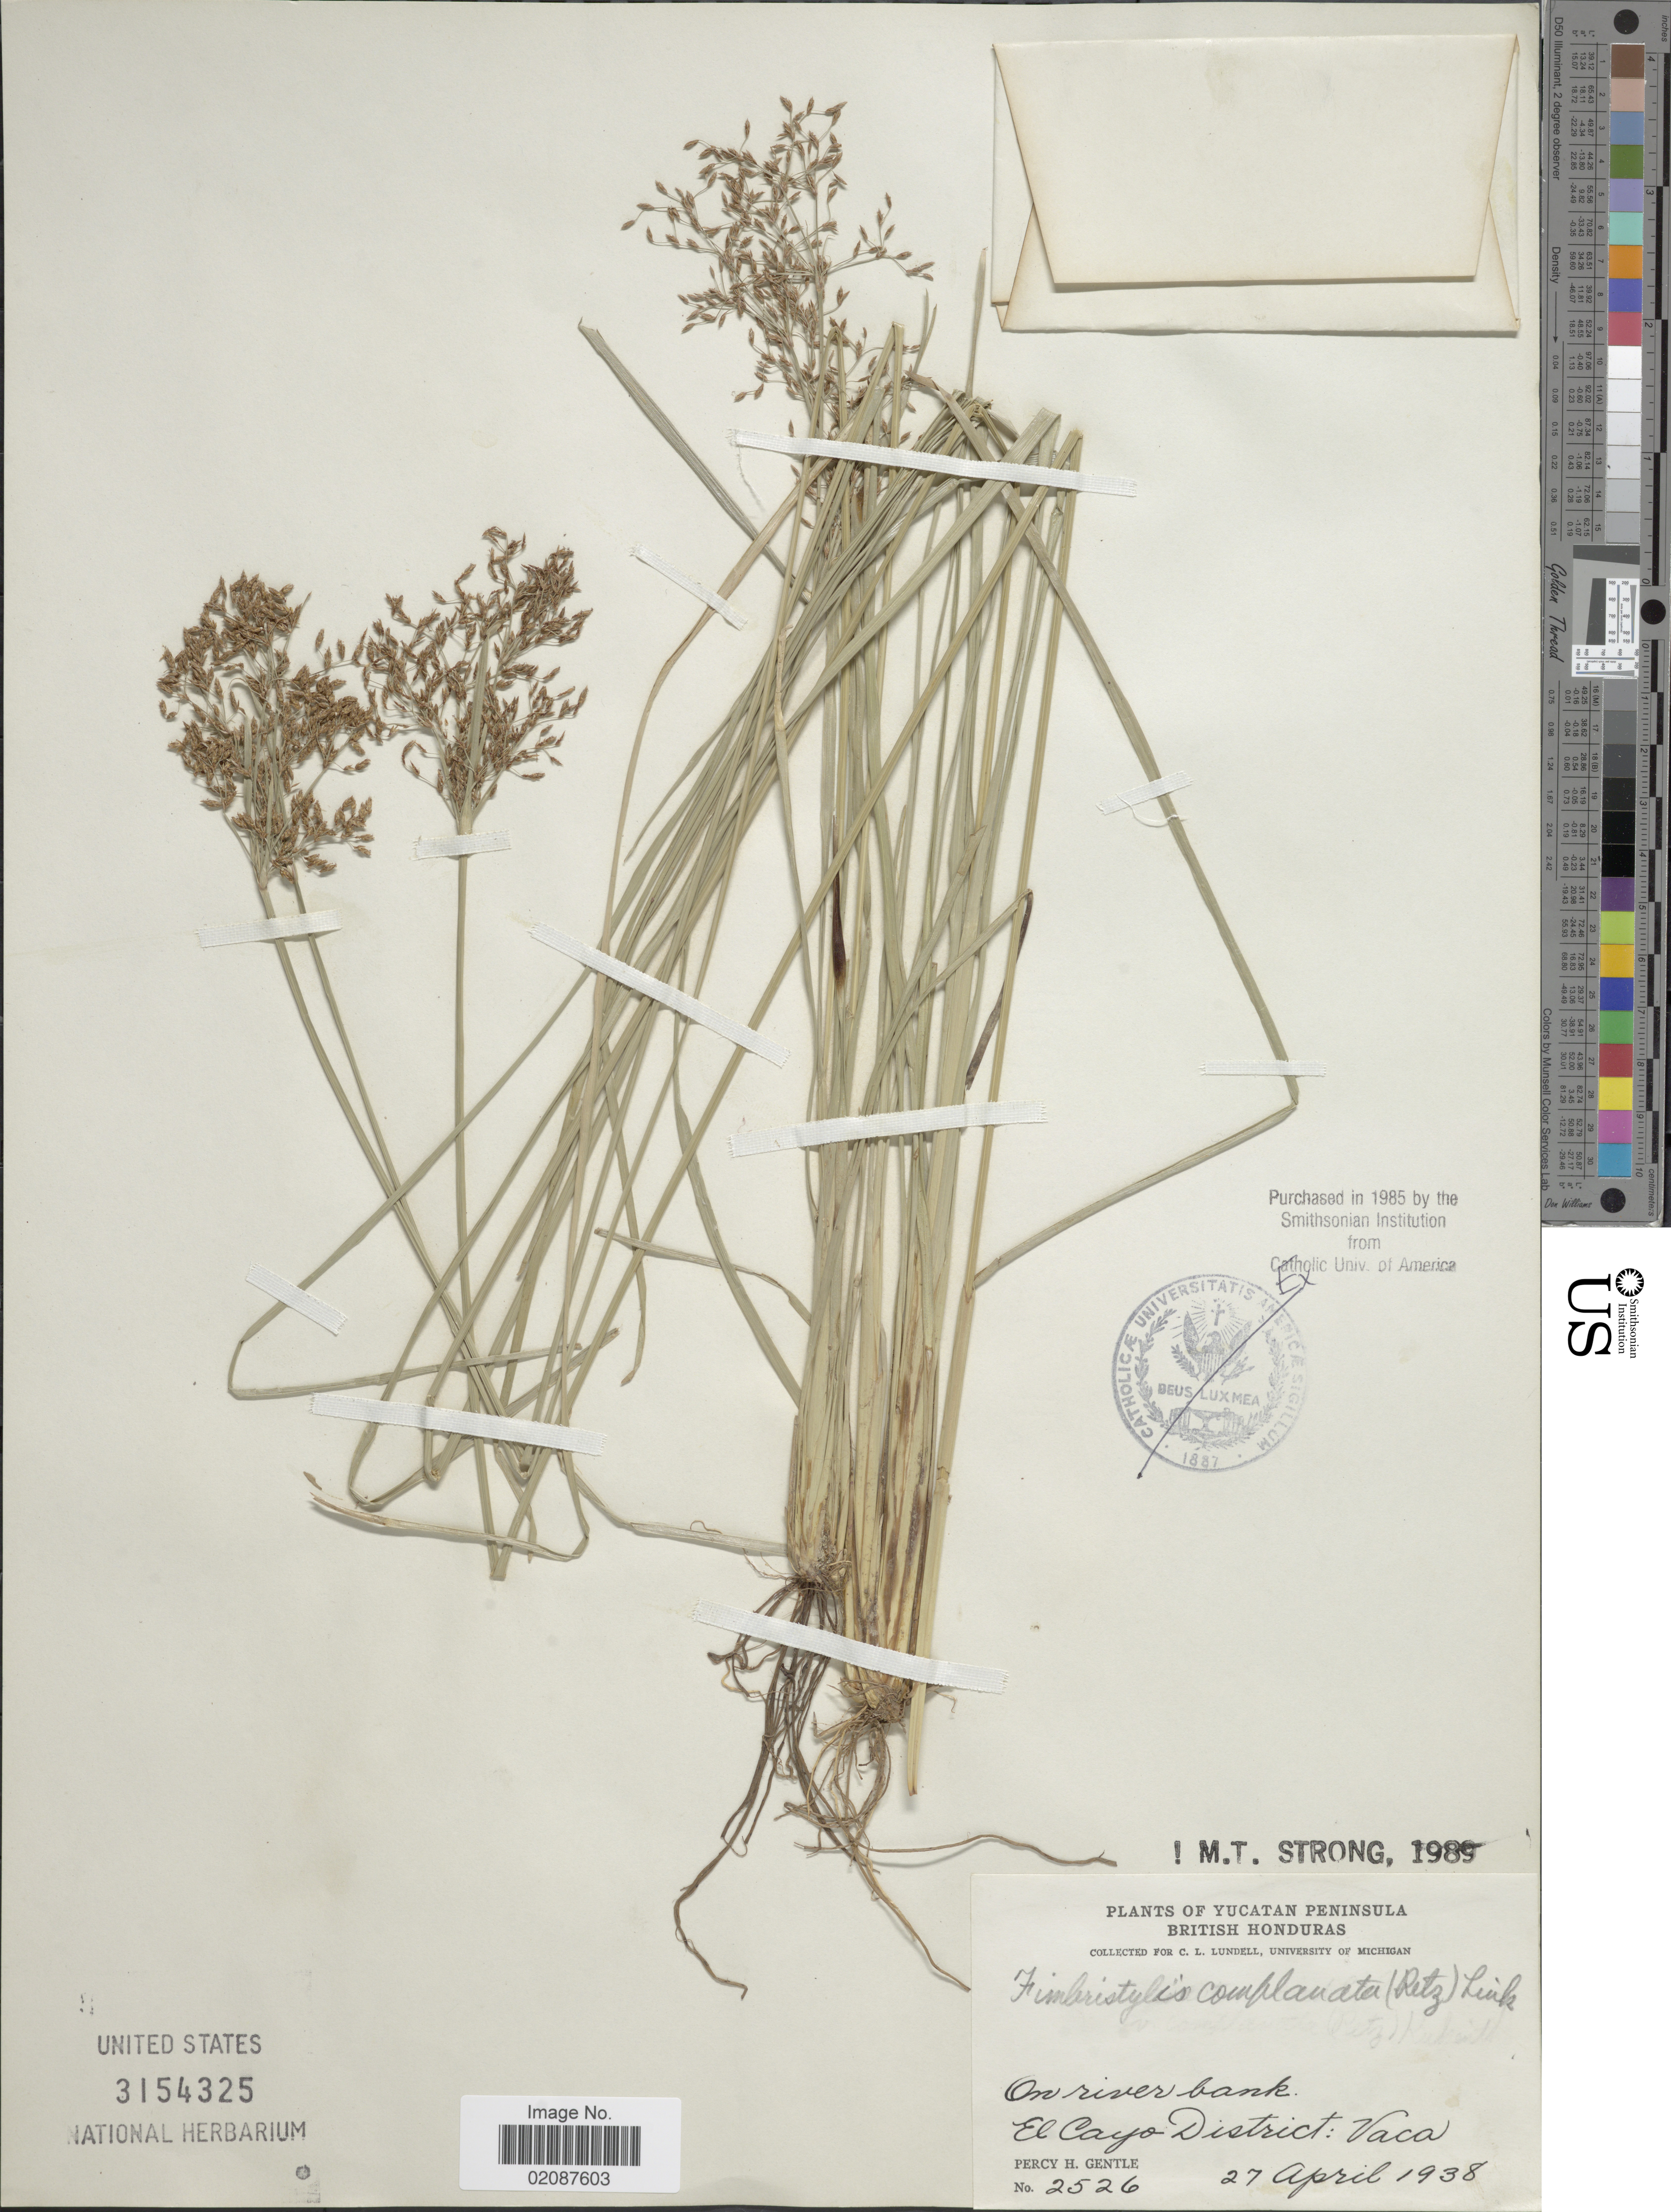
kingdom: Plantae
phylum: Tracheophyta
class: Liliopsida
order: Poales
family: Cyperaceae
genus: Fimbristylis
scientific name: Fimbristylis complanata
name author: (Retz.) Link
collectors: P. H. Gentle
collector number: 2526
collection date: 1938-04-27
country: Belize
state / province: Cayo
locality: Yucatan Peninsula, on river bank, Vaca.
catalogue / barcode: US 3154325